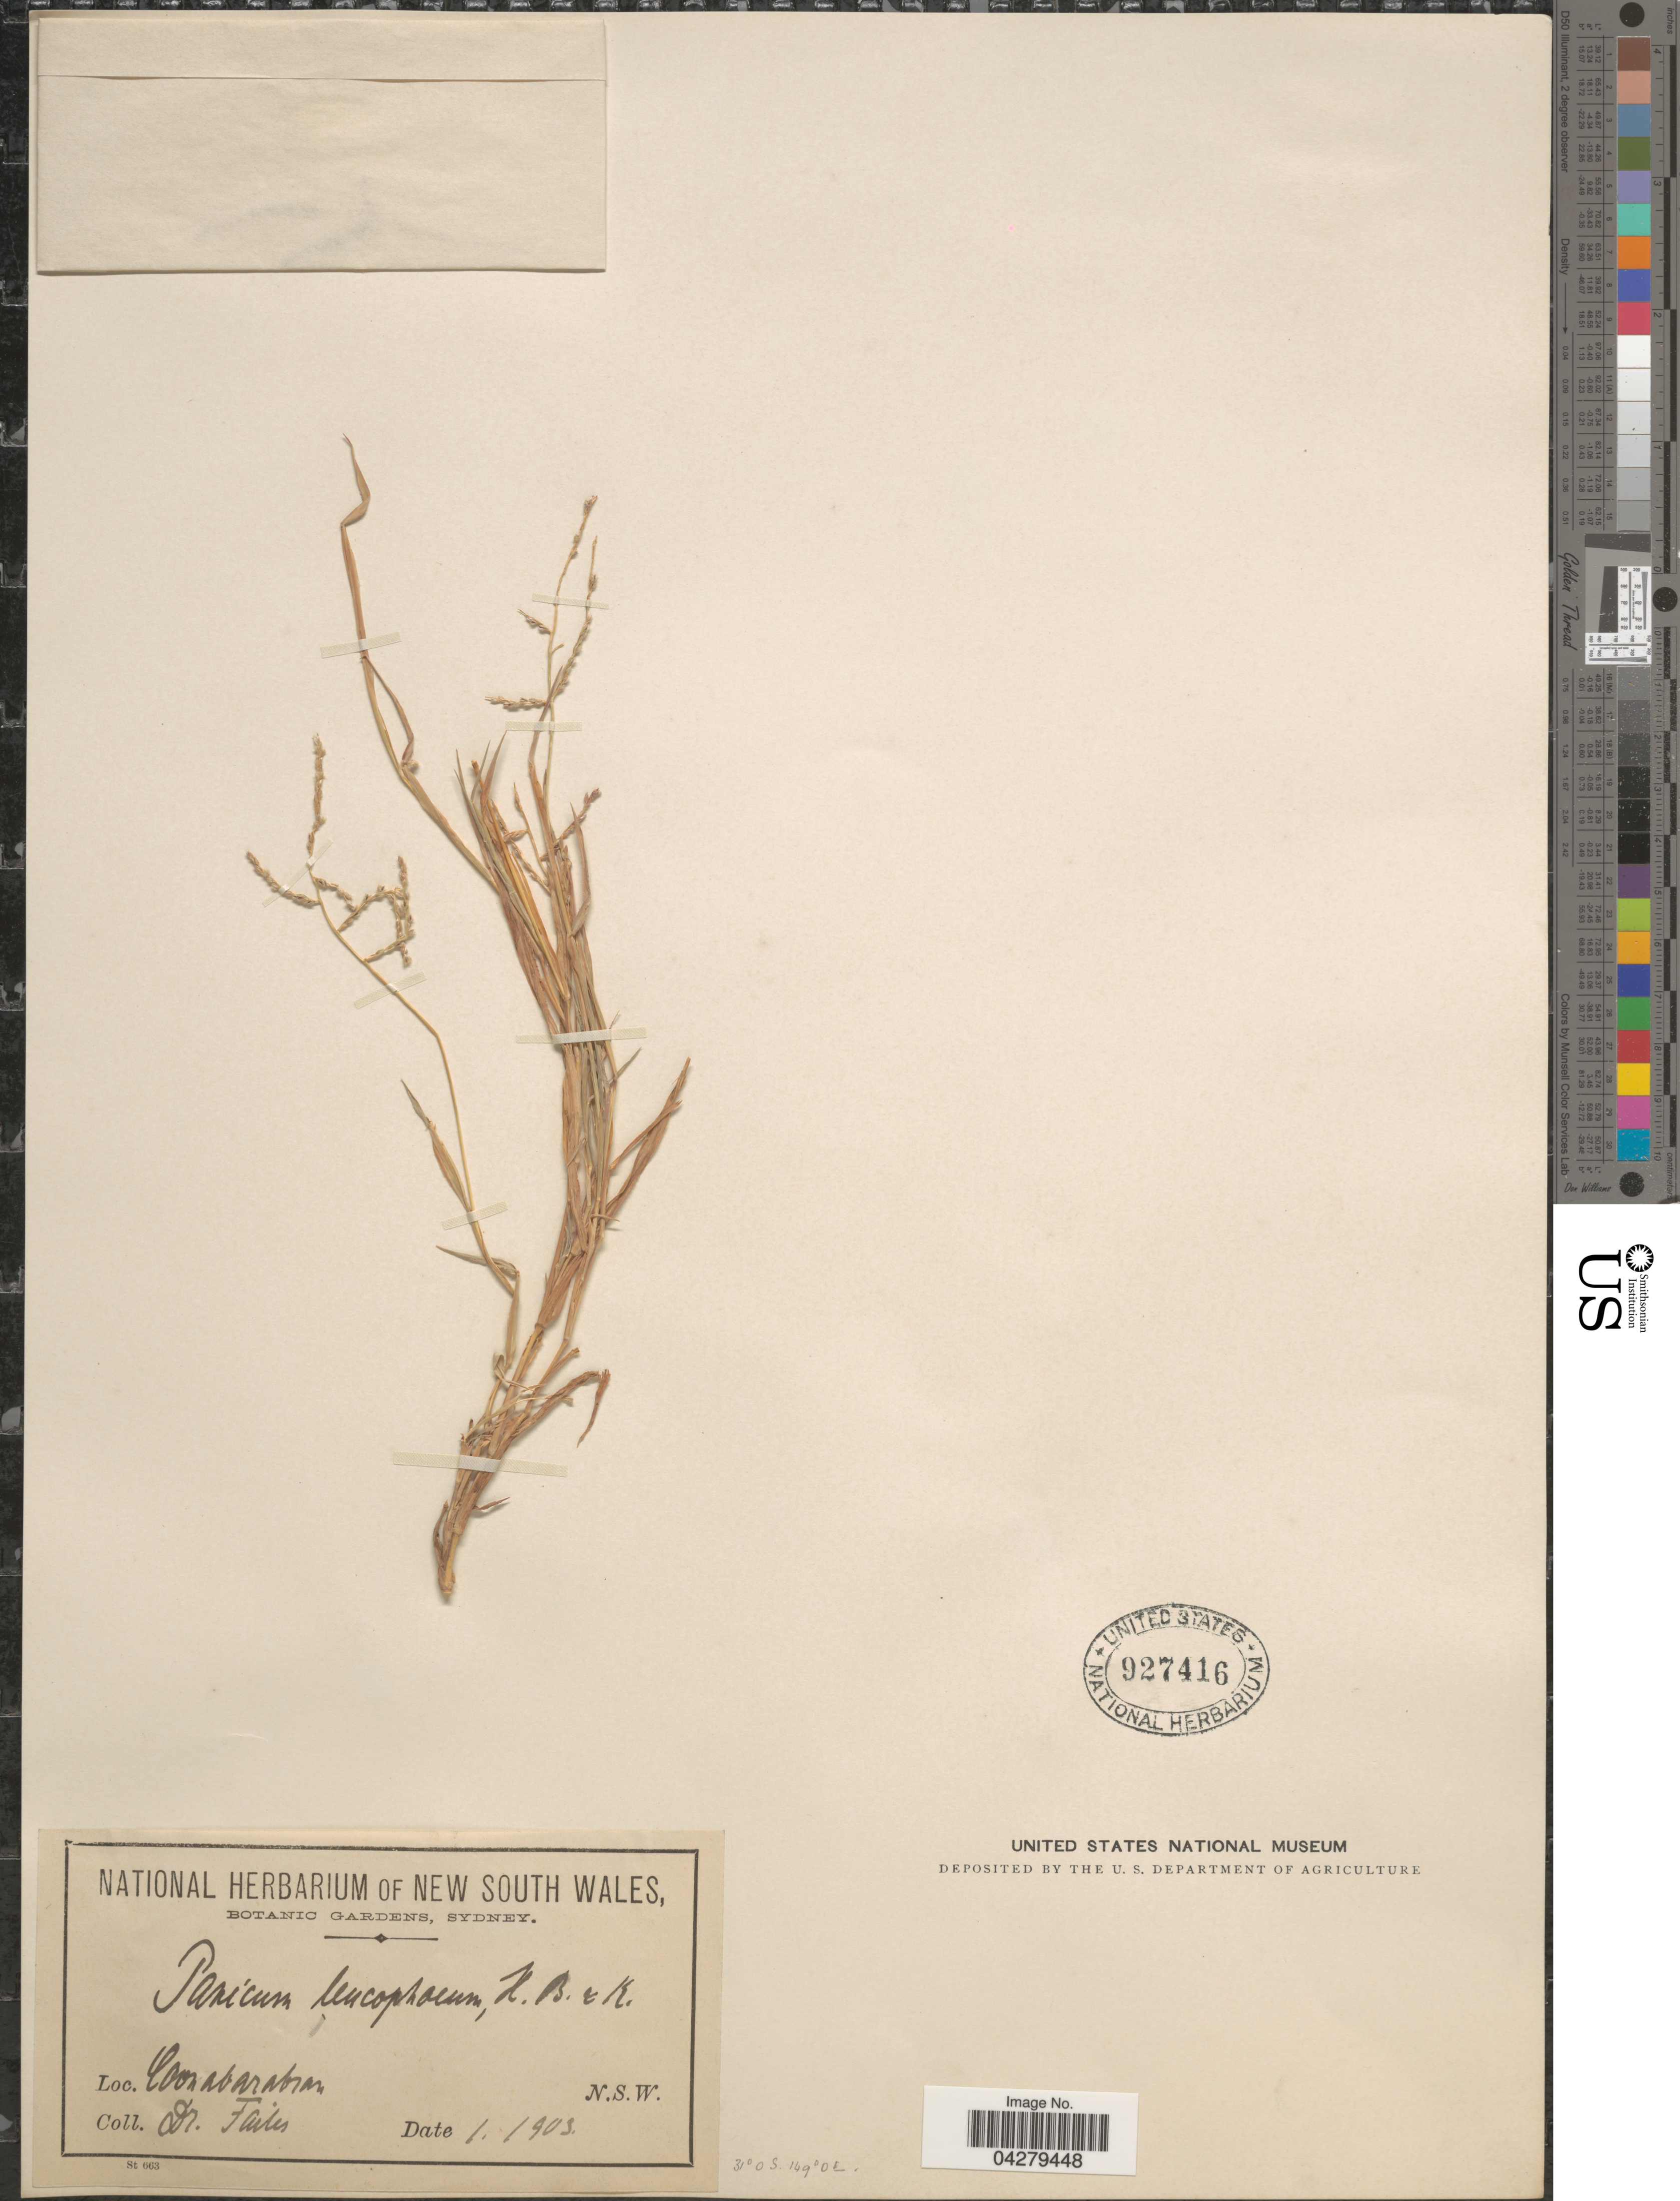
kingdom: Plantae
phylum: Tracheophyta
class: Liliopsida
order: Poales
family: Poaceae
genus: Digitaria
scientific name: Digitaria brownii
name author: (Roem. & Schult.) Hughes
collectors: Failes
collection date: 1903-01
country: Australia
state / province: New South Wales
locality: Coonabarabran.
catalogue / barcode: US 927416